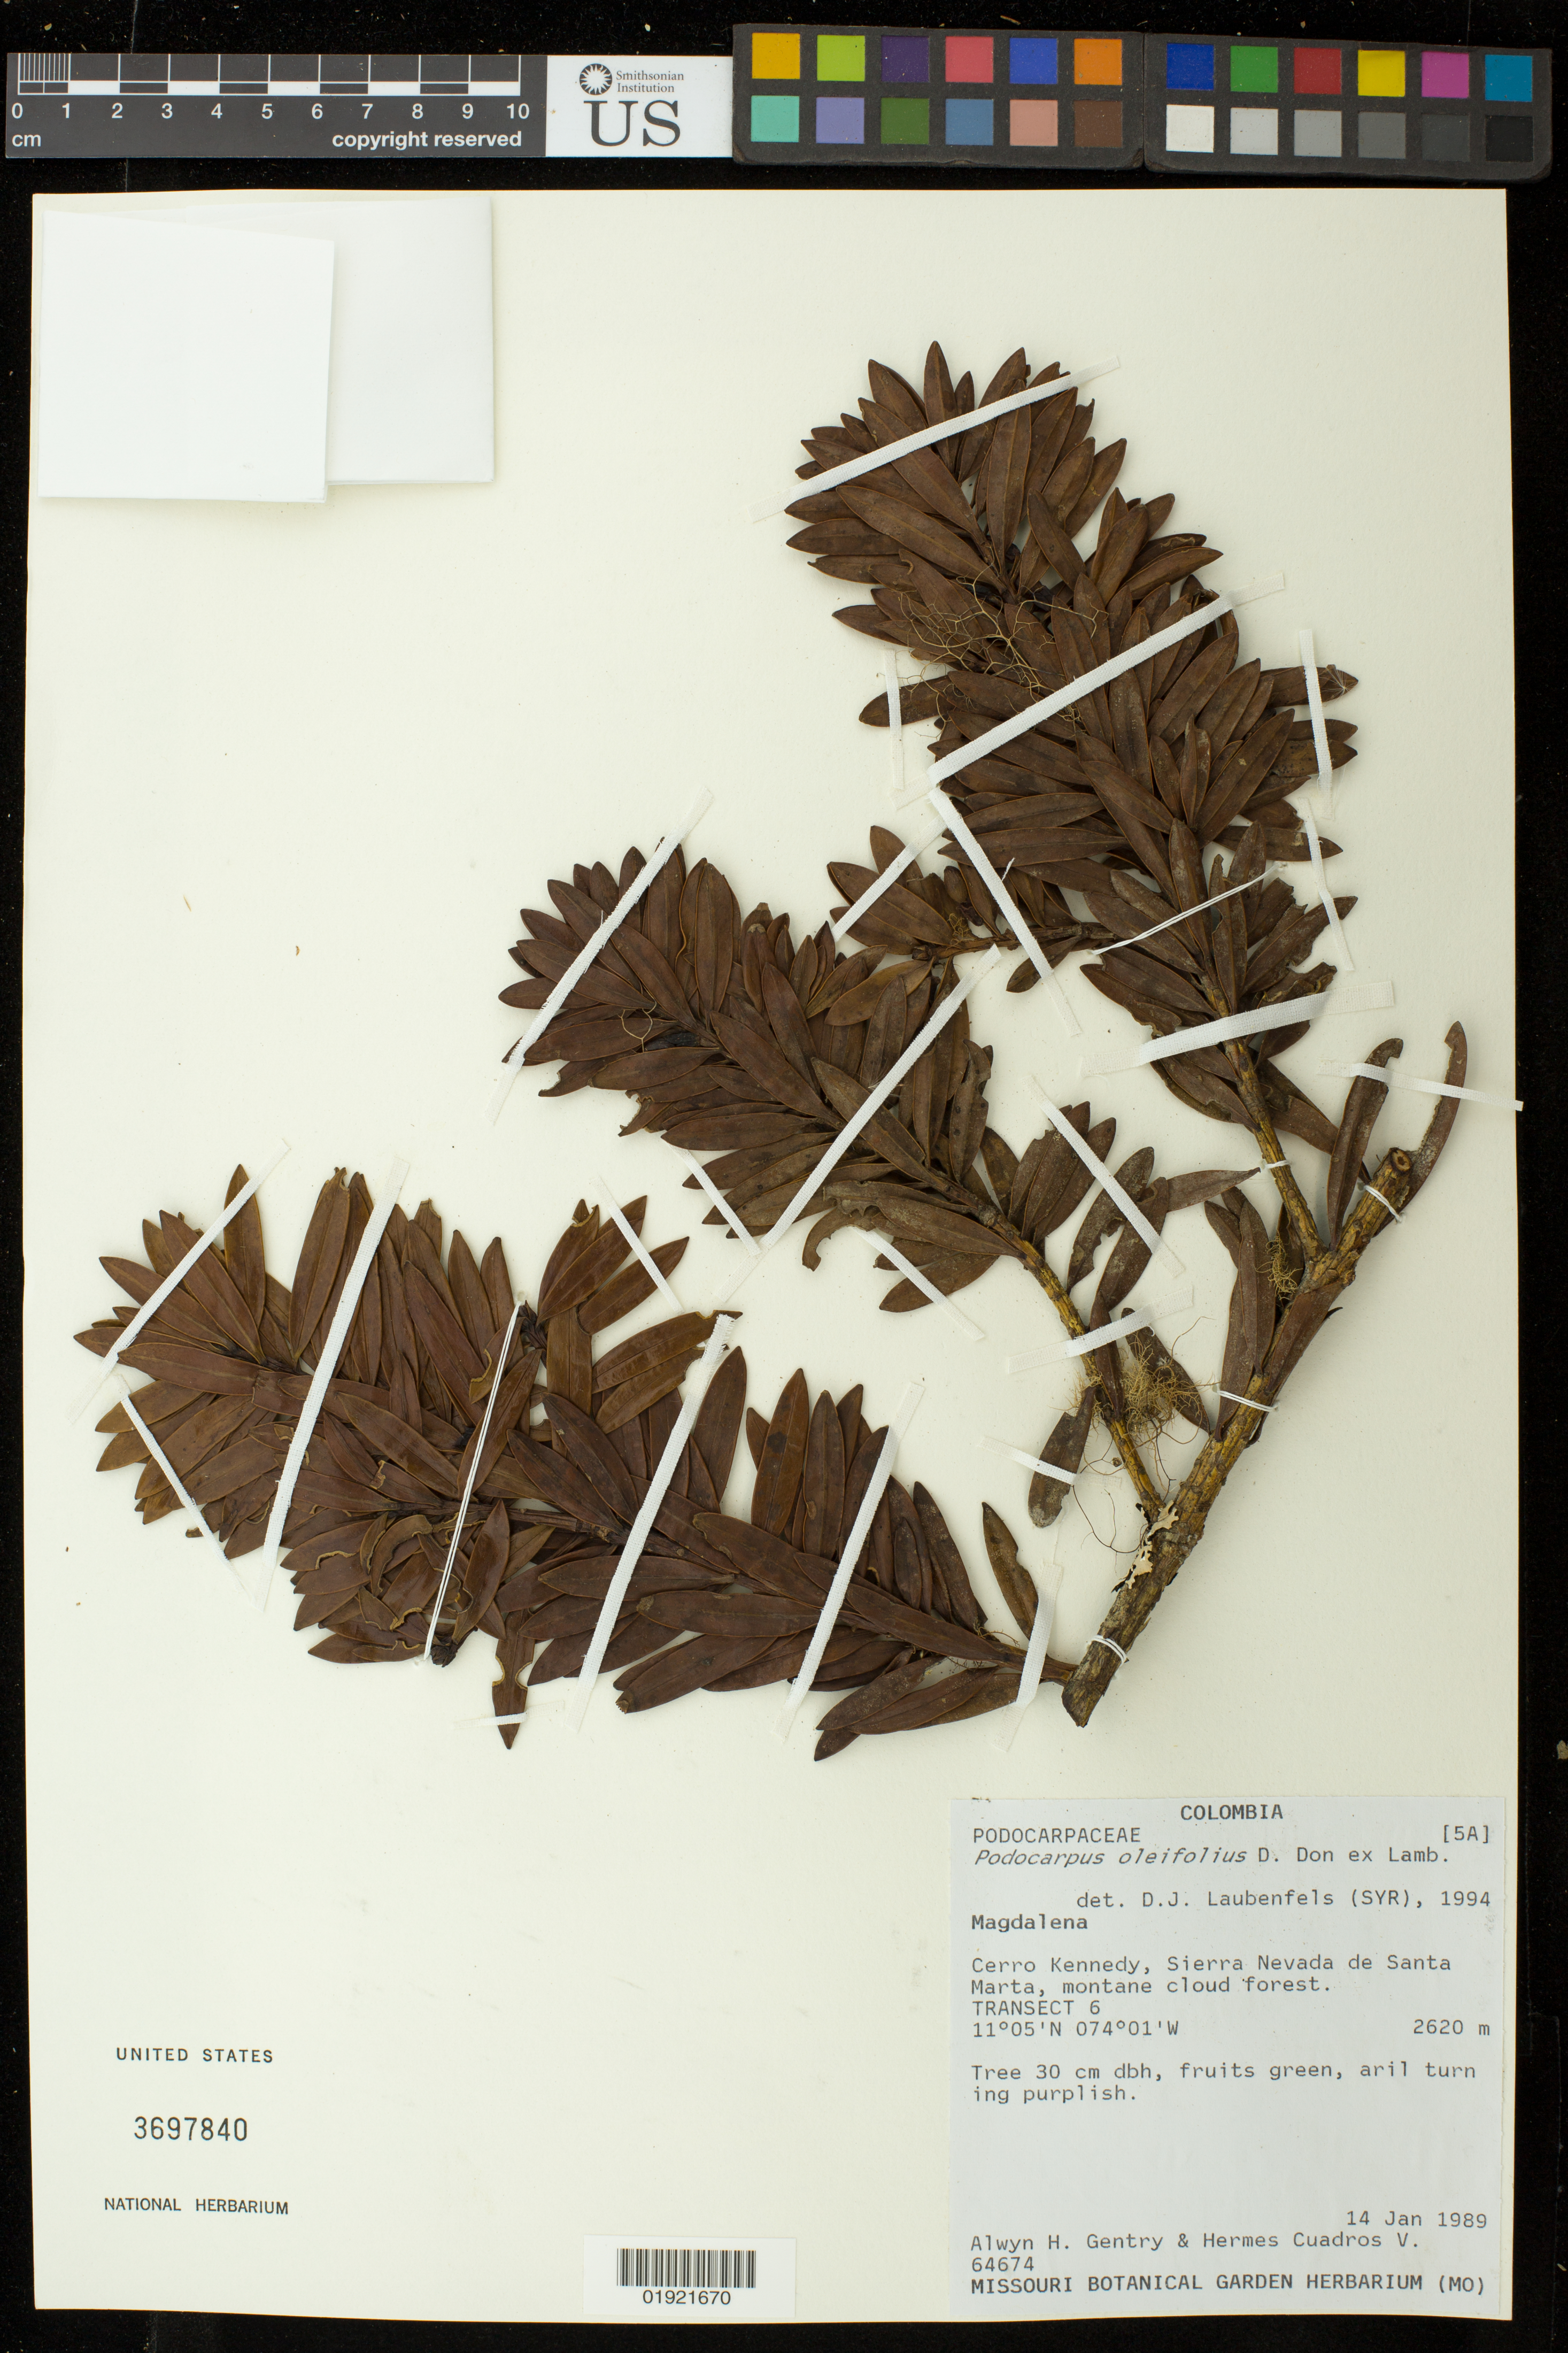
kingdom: Plantae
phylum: Tracheophyta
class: Pinopsida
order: Pinales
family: Podocarpaceae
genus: Podocarpus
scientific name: Podocarpus oleifolius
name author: D. Don ex Lamb.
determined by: Laubenfels, D. J.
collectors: A. H. Gentry & H. Cuadros V.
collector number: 64674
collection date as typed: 14 Jan 1989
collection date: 1989-01-14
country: Colombia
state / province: Magdalena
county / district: Sierra Nevada de Santa Marta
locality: Cerro Kennedy, Sierra Nevada de Santa Marta, Transect 6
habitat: montane cloud forest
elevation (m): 2620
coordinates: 11 05 0 N, 74 01 W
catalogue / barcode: US 3697840